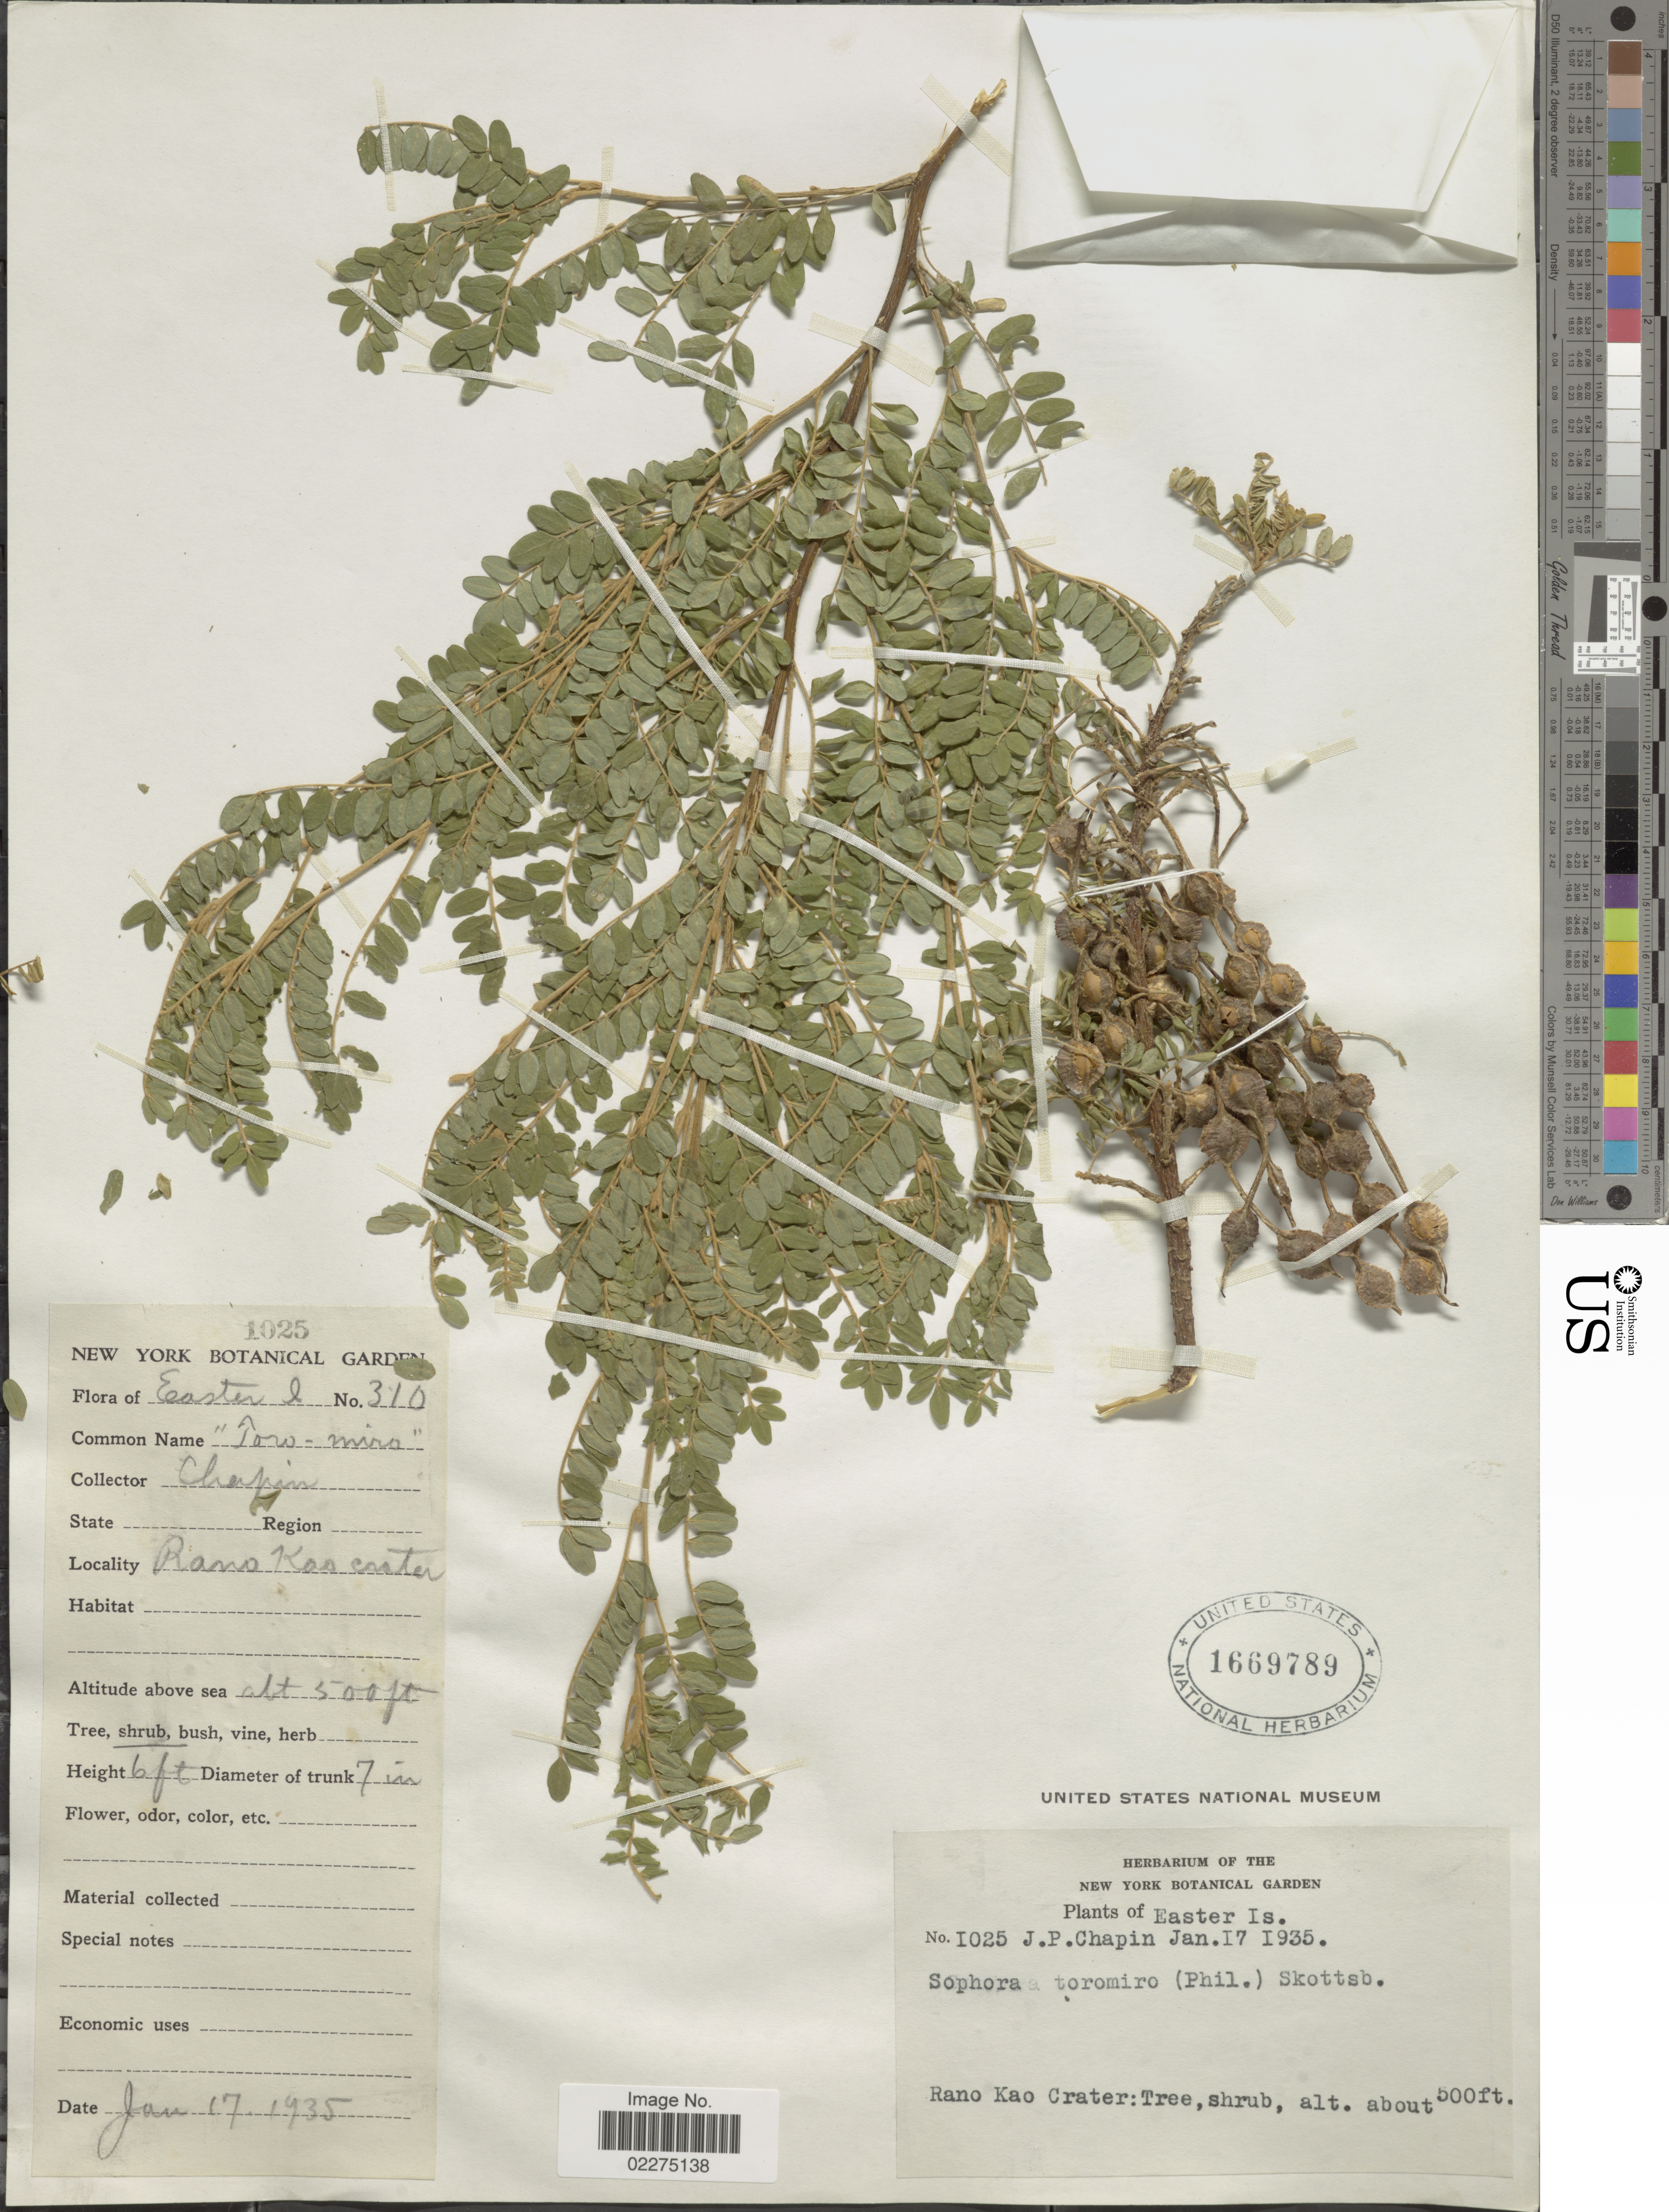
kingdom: Plantae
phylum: Tracheophyta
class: Magnoliopsida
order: Fabales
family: Fabaceae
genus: Sophora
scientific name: Sophora toromiro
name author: Skottsb.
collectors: J. Chapin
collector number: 1025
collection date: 1935-01-17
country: Chile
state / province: Valparaíso (V)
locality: Easter Is. Rano Kao Crater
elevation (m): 152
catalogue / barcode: US 1669789